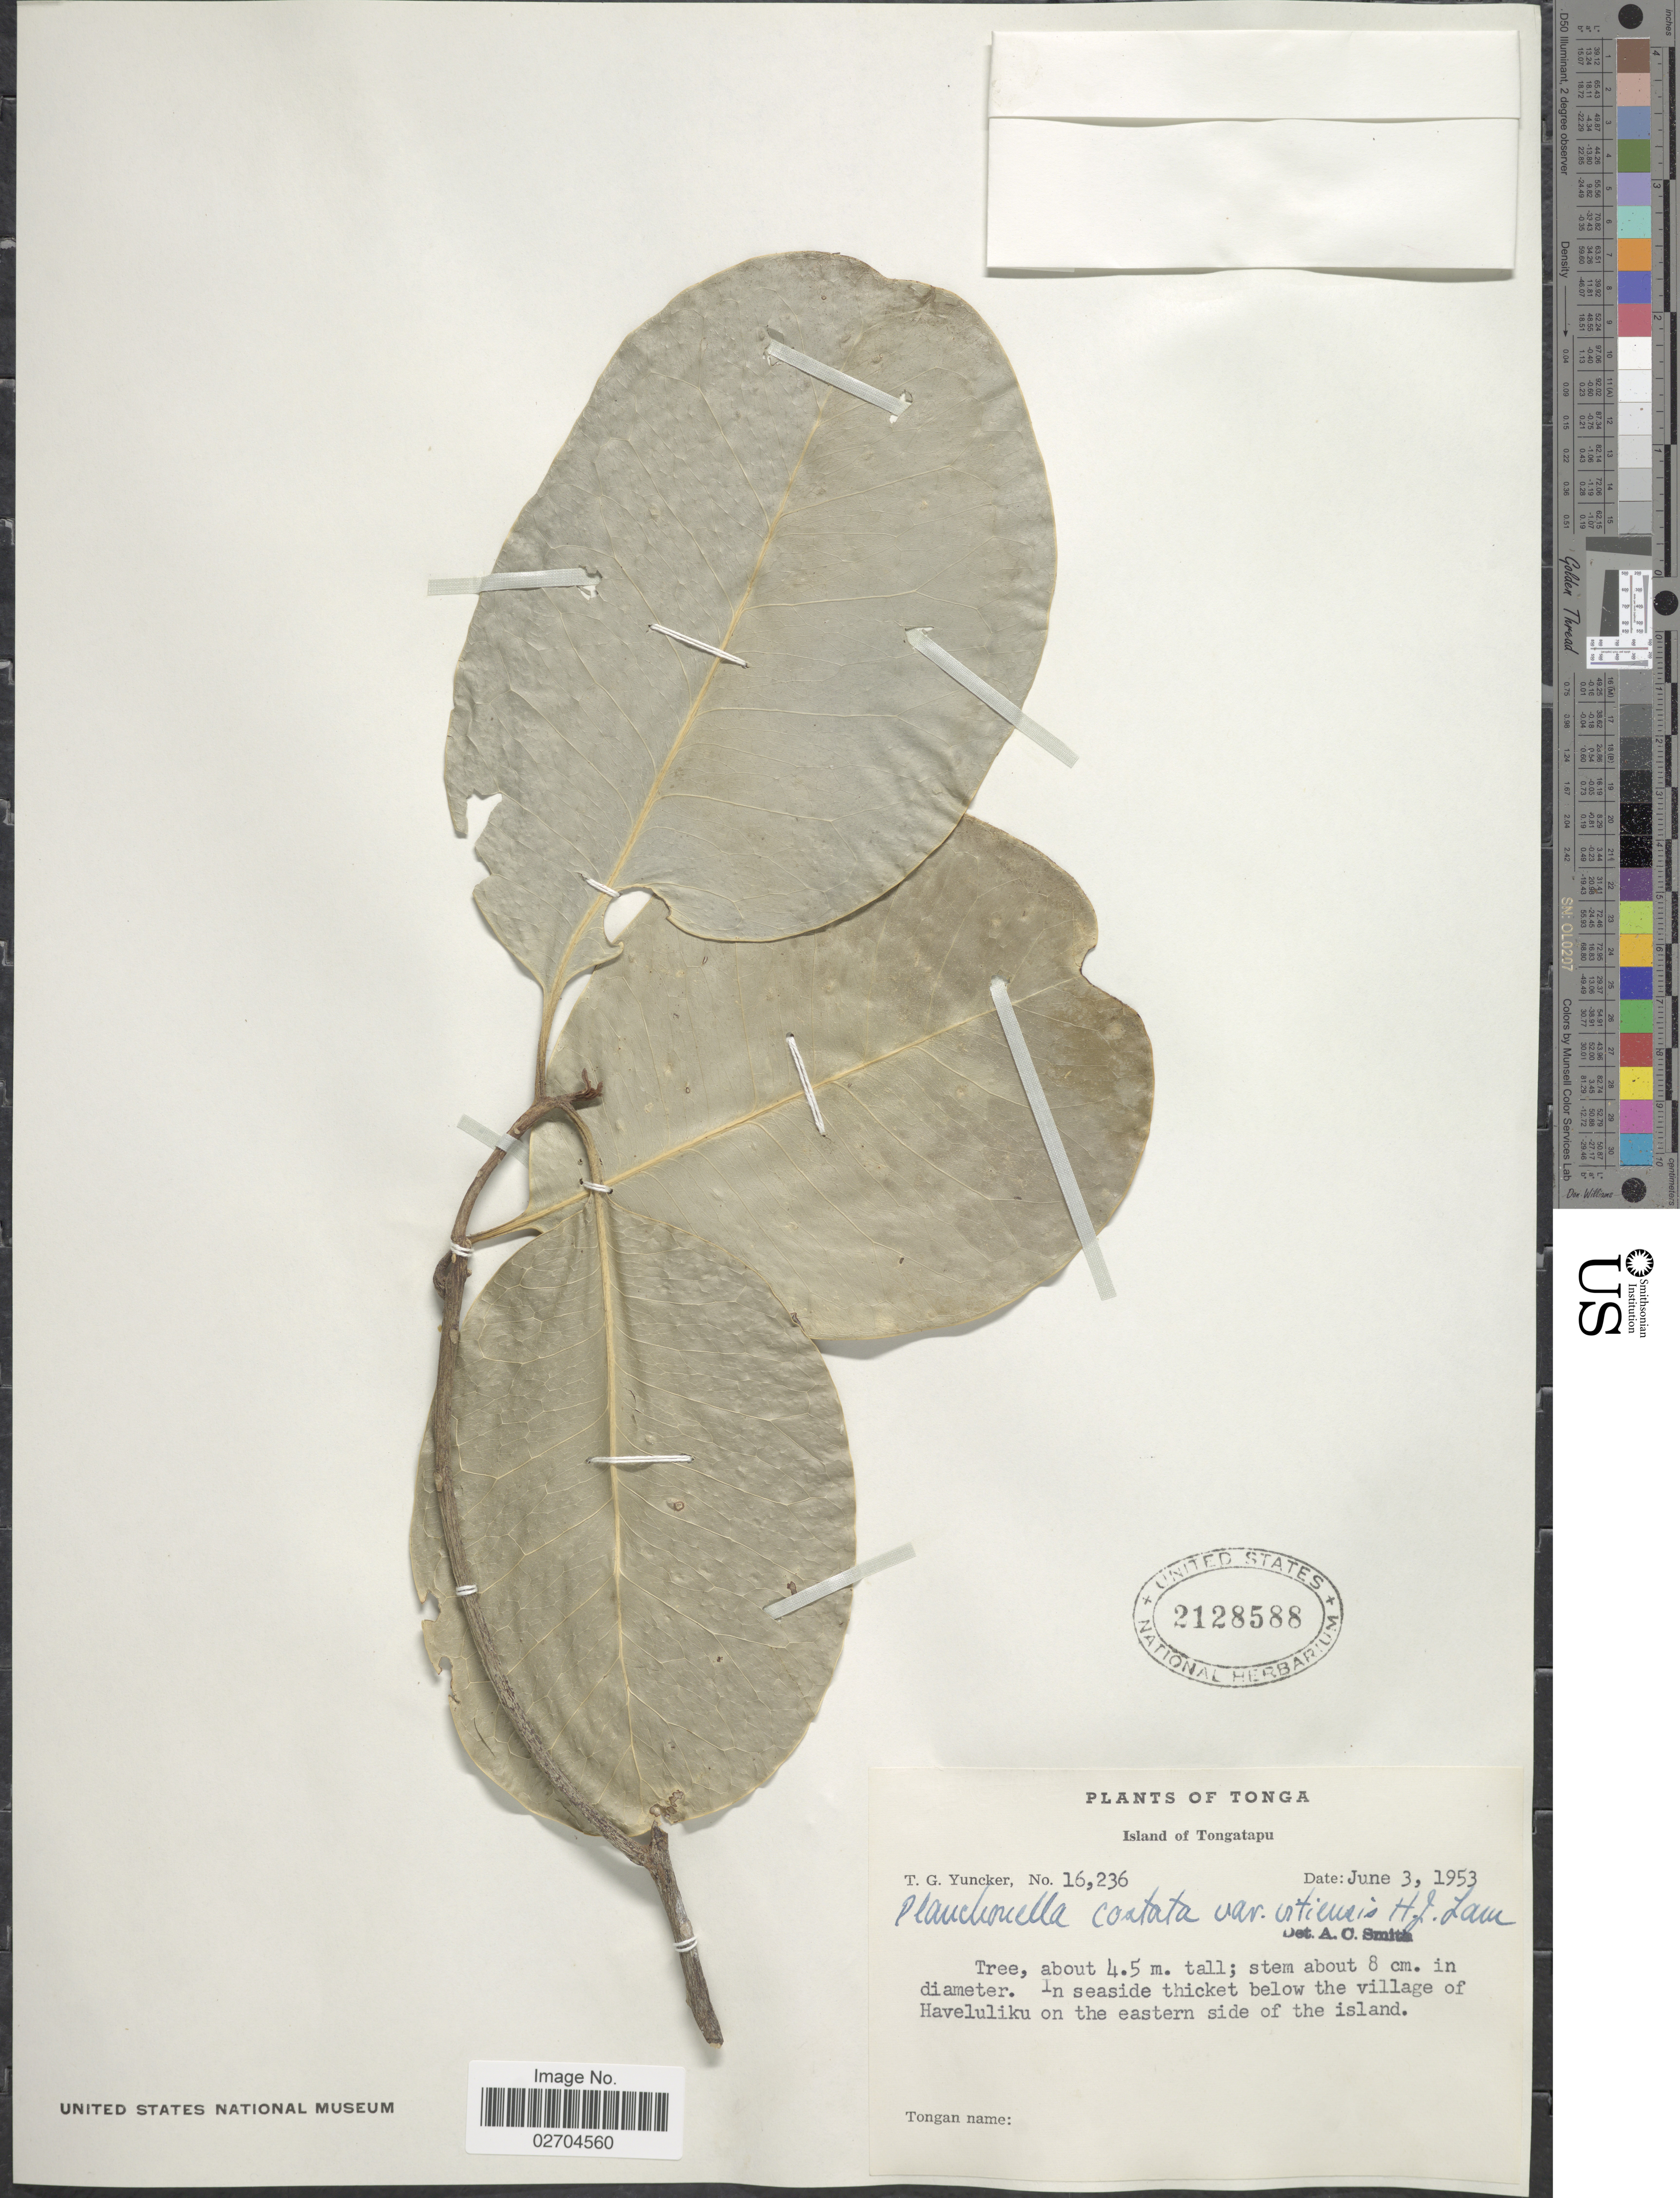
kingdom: Plantae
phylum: Tracheophyta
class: Magnoliopsida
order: Ericales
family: Sapotaceae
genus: Planchonella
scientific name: Planchonella costata var. vitiensis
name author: (A. Gray) H.J. Lam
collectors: T. G. Yuncker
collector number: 16236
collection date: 1953-06-03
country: Tonga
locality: Island of Tongatapu. Below the village of Haveluliku on the eastern side of the island.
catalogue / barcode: US 2128588